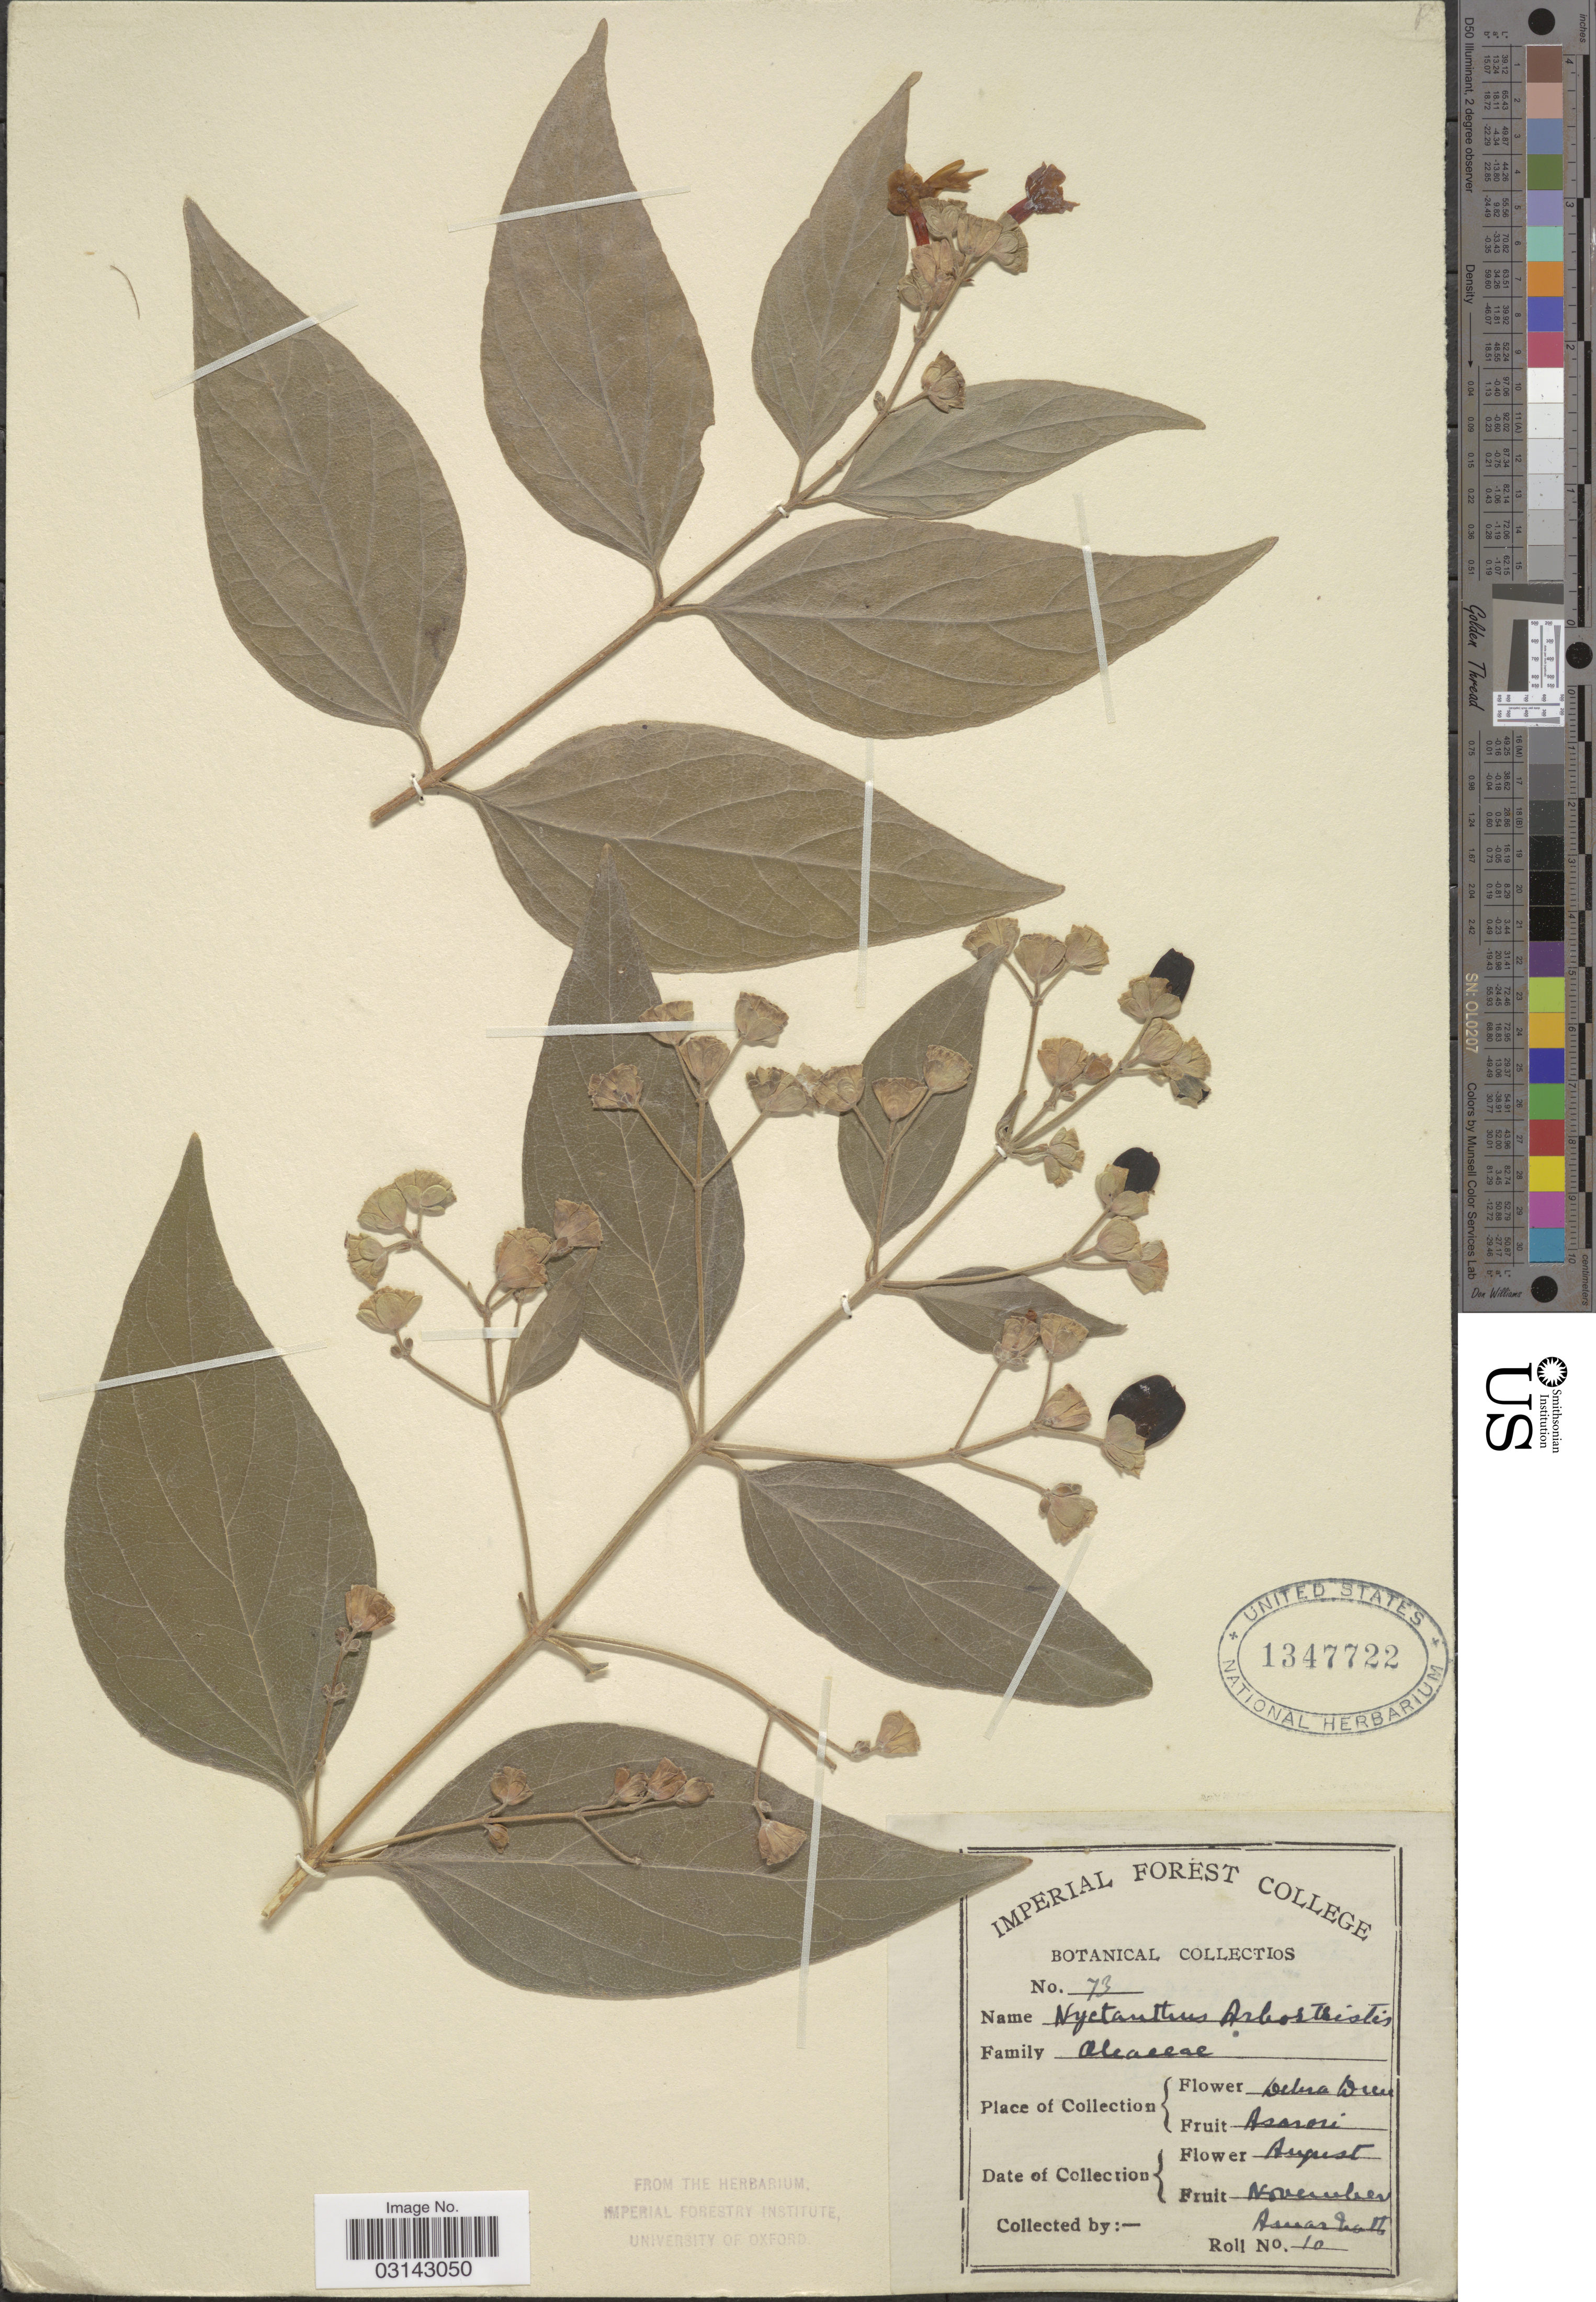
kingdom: Plantae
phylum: Tracheophyta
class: Magnoliopsida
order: Lamiales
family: Oleaceae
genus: Nyctanthes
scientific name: Nyctanthes arbor-tristis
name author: L.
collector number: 73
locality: Abra Duin. [interpreted] Asorori [interpreted].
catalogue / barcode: US 1347722